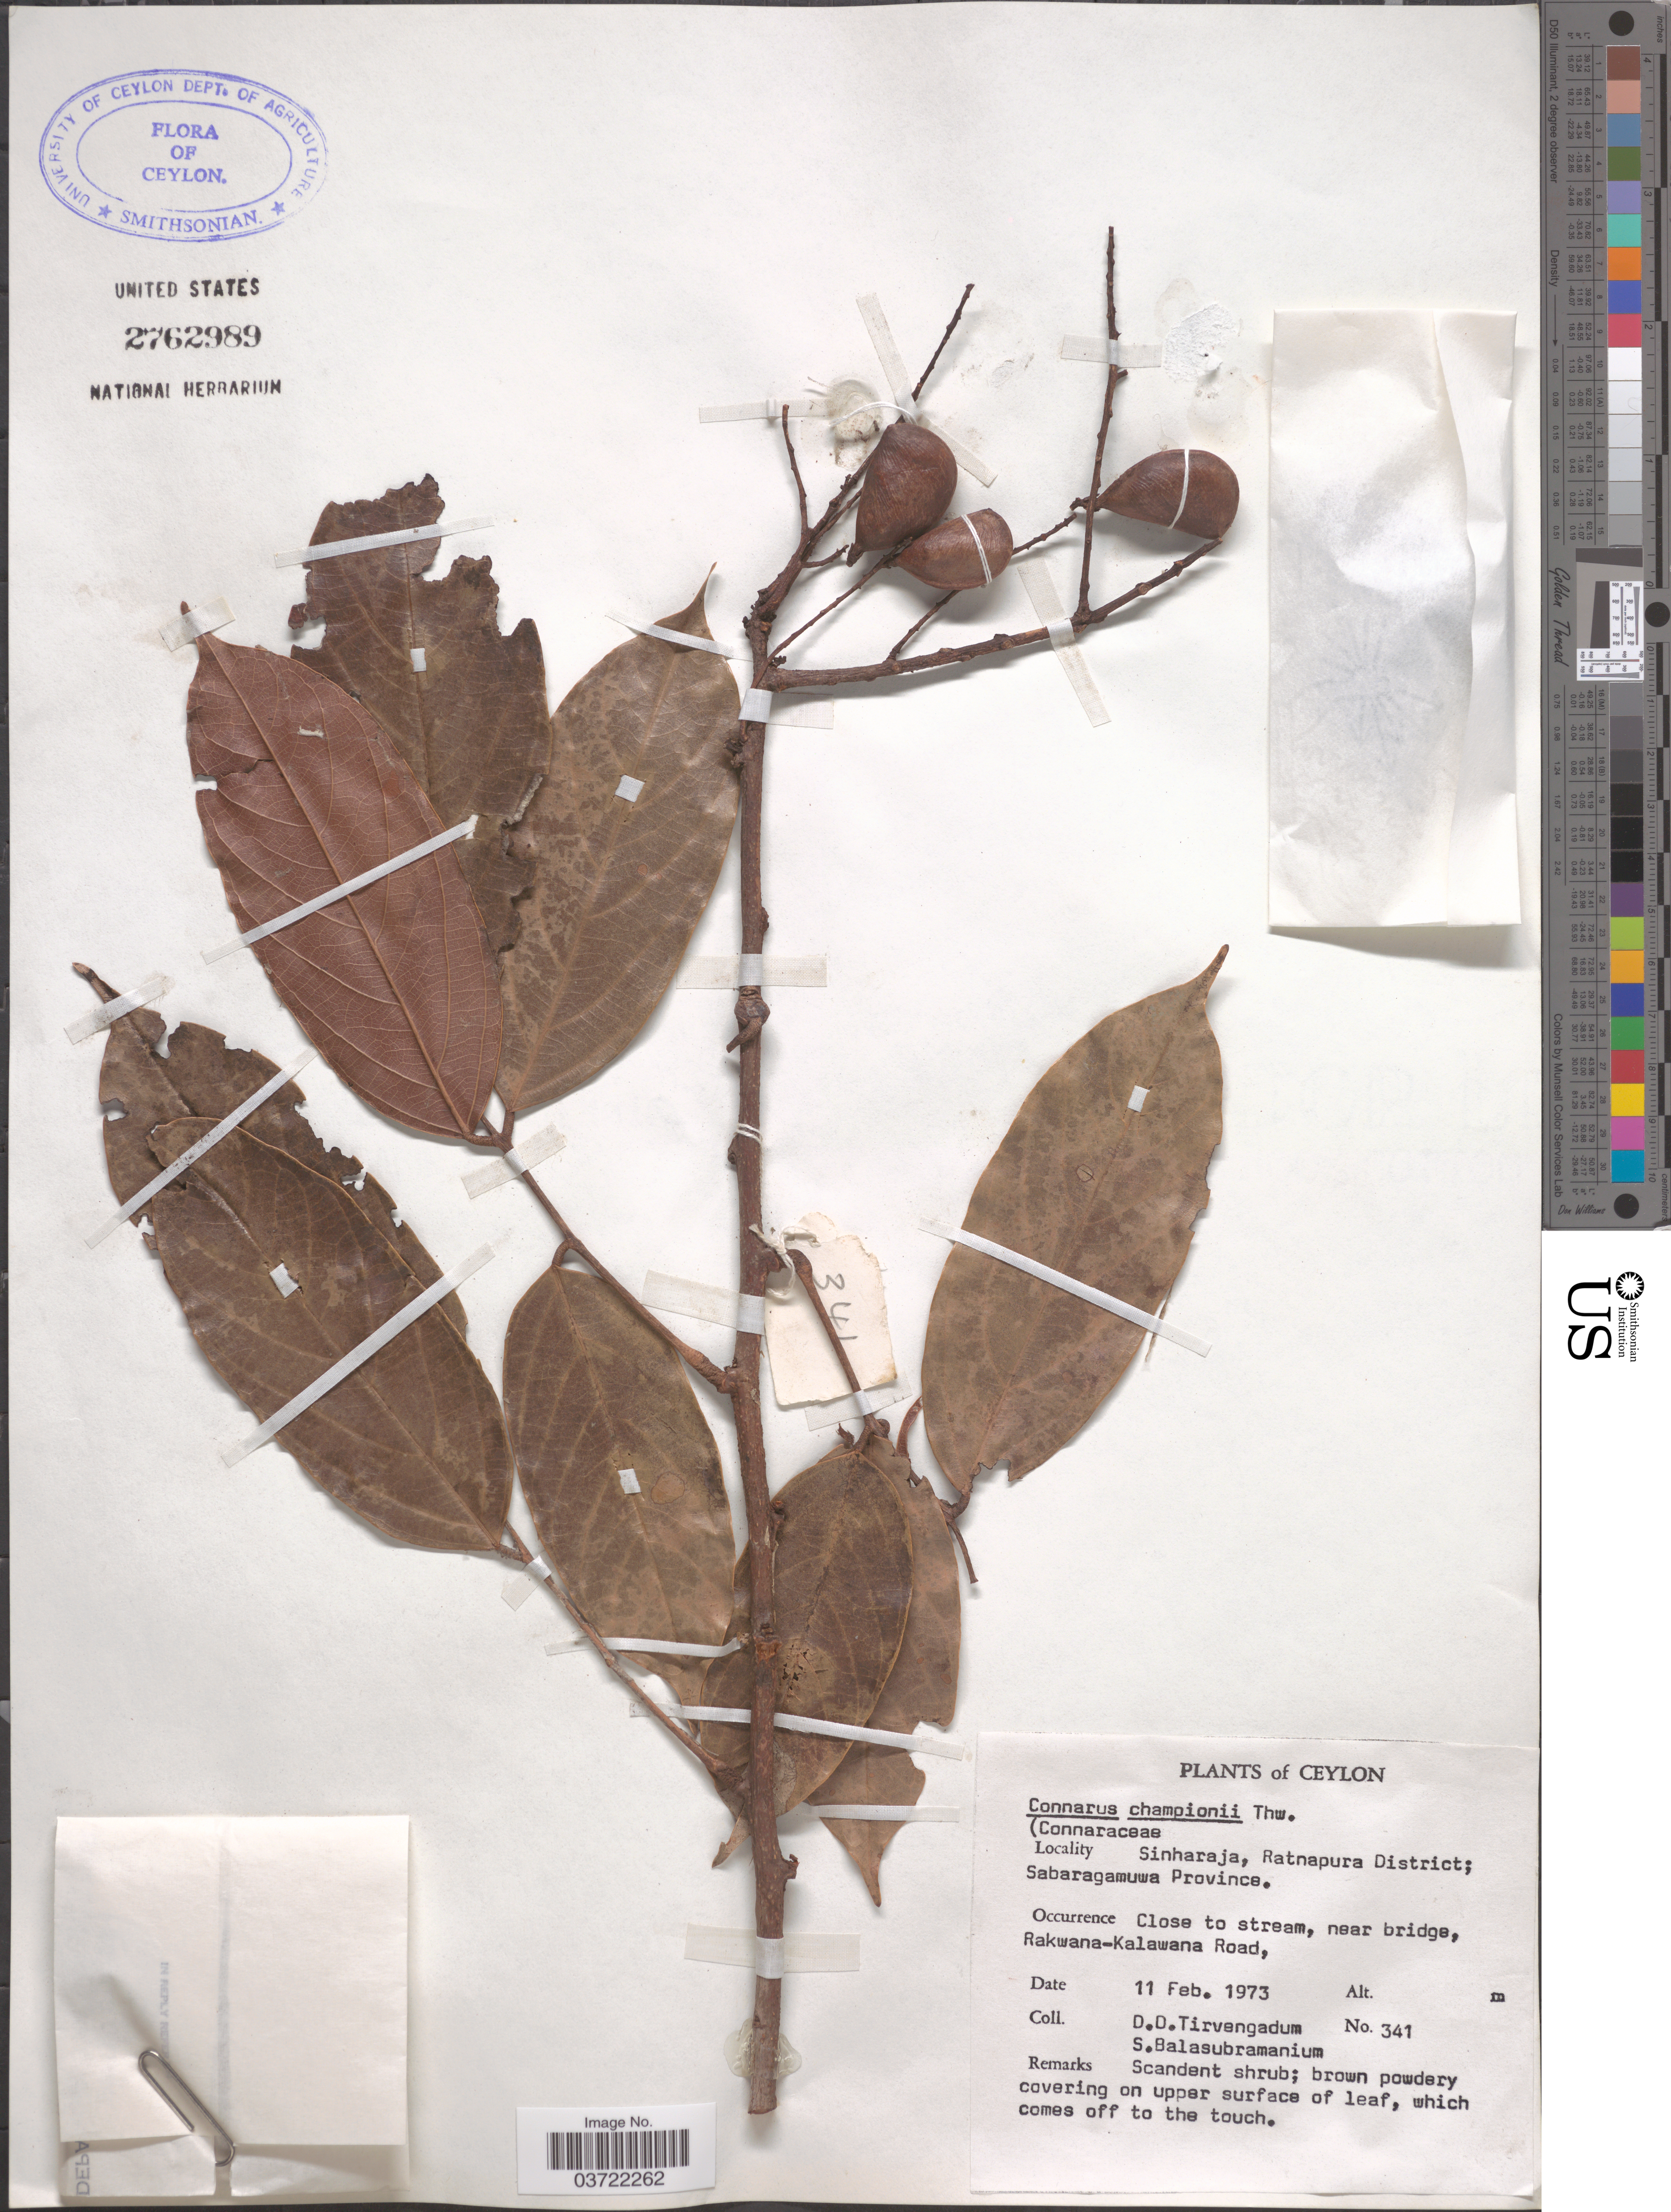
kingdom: Plantae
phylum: Tracheophyta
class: Magnoliopsida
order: Oxalidales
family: Connaraceae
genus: Connarus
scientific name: Connarus championii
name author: Thwaites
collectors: D. Tirvengadum & S. Balasubramanium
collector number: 341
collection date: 1973-02-11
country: Sri Lanka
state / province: Sabaragamuwa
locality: Ceylon. Sinharaja, Ratnapura District. Near bridge, Rakwana-Kalawana Road.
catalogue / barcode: US 2762989